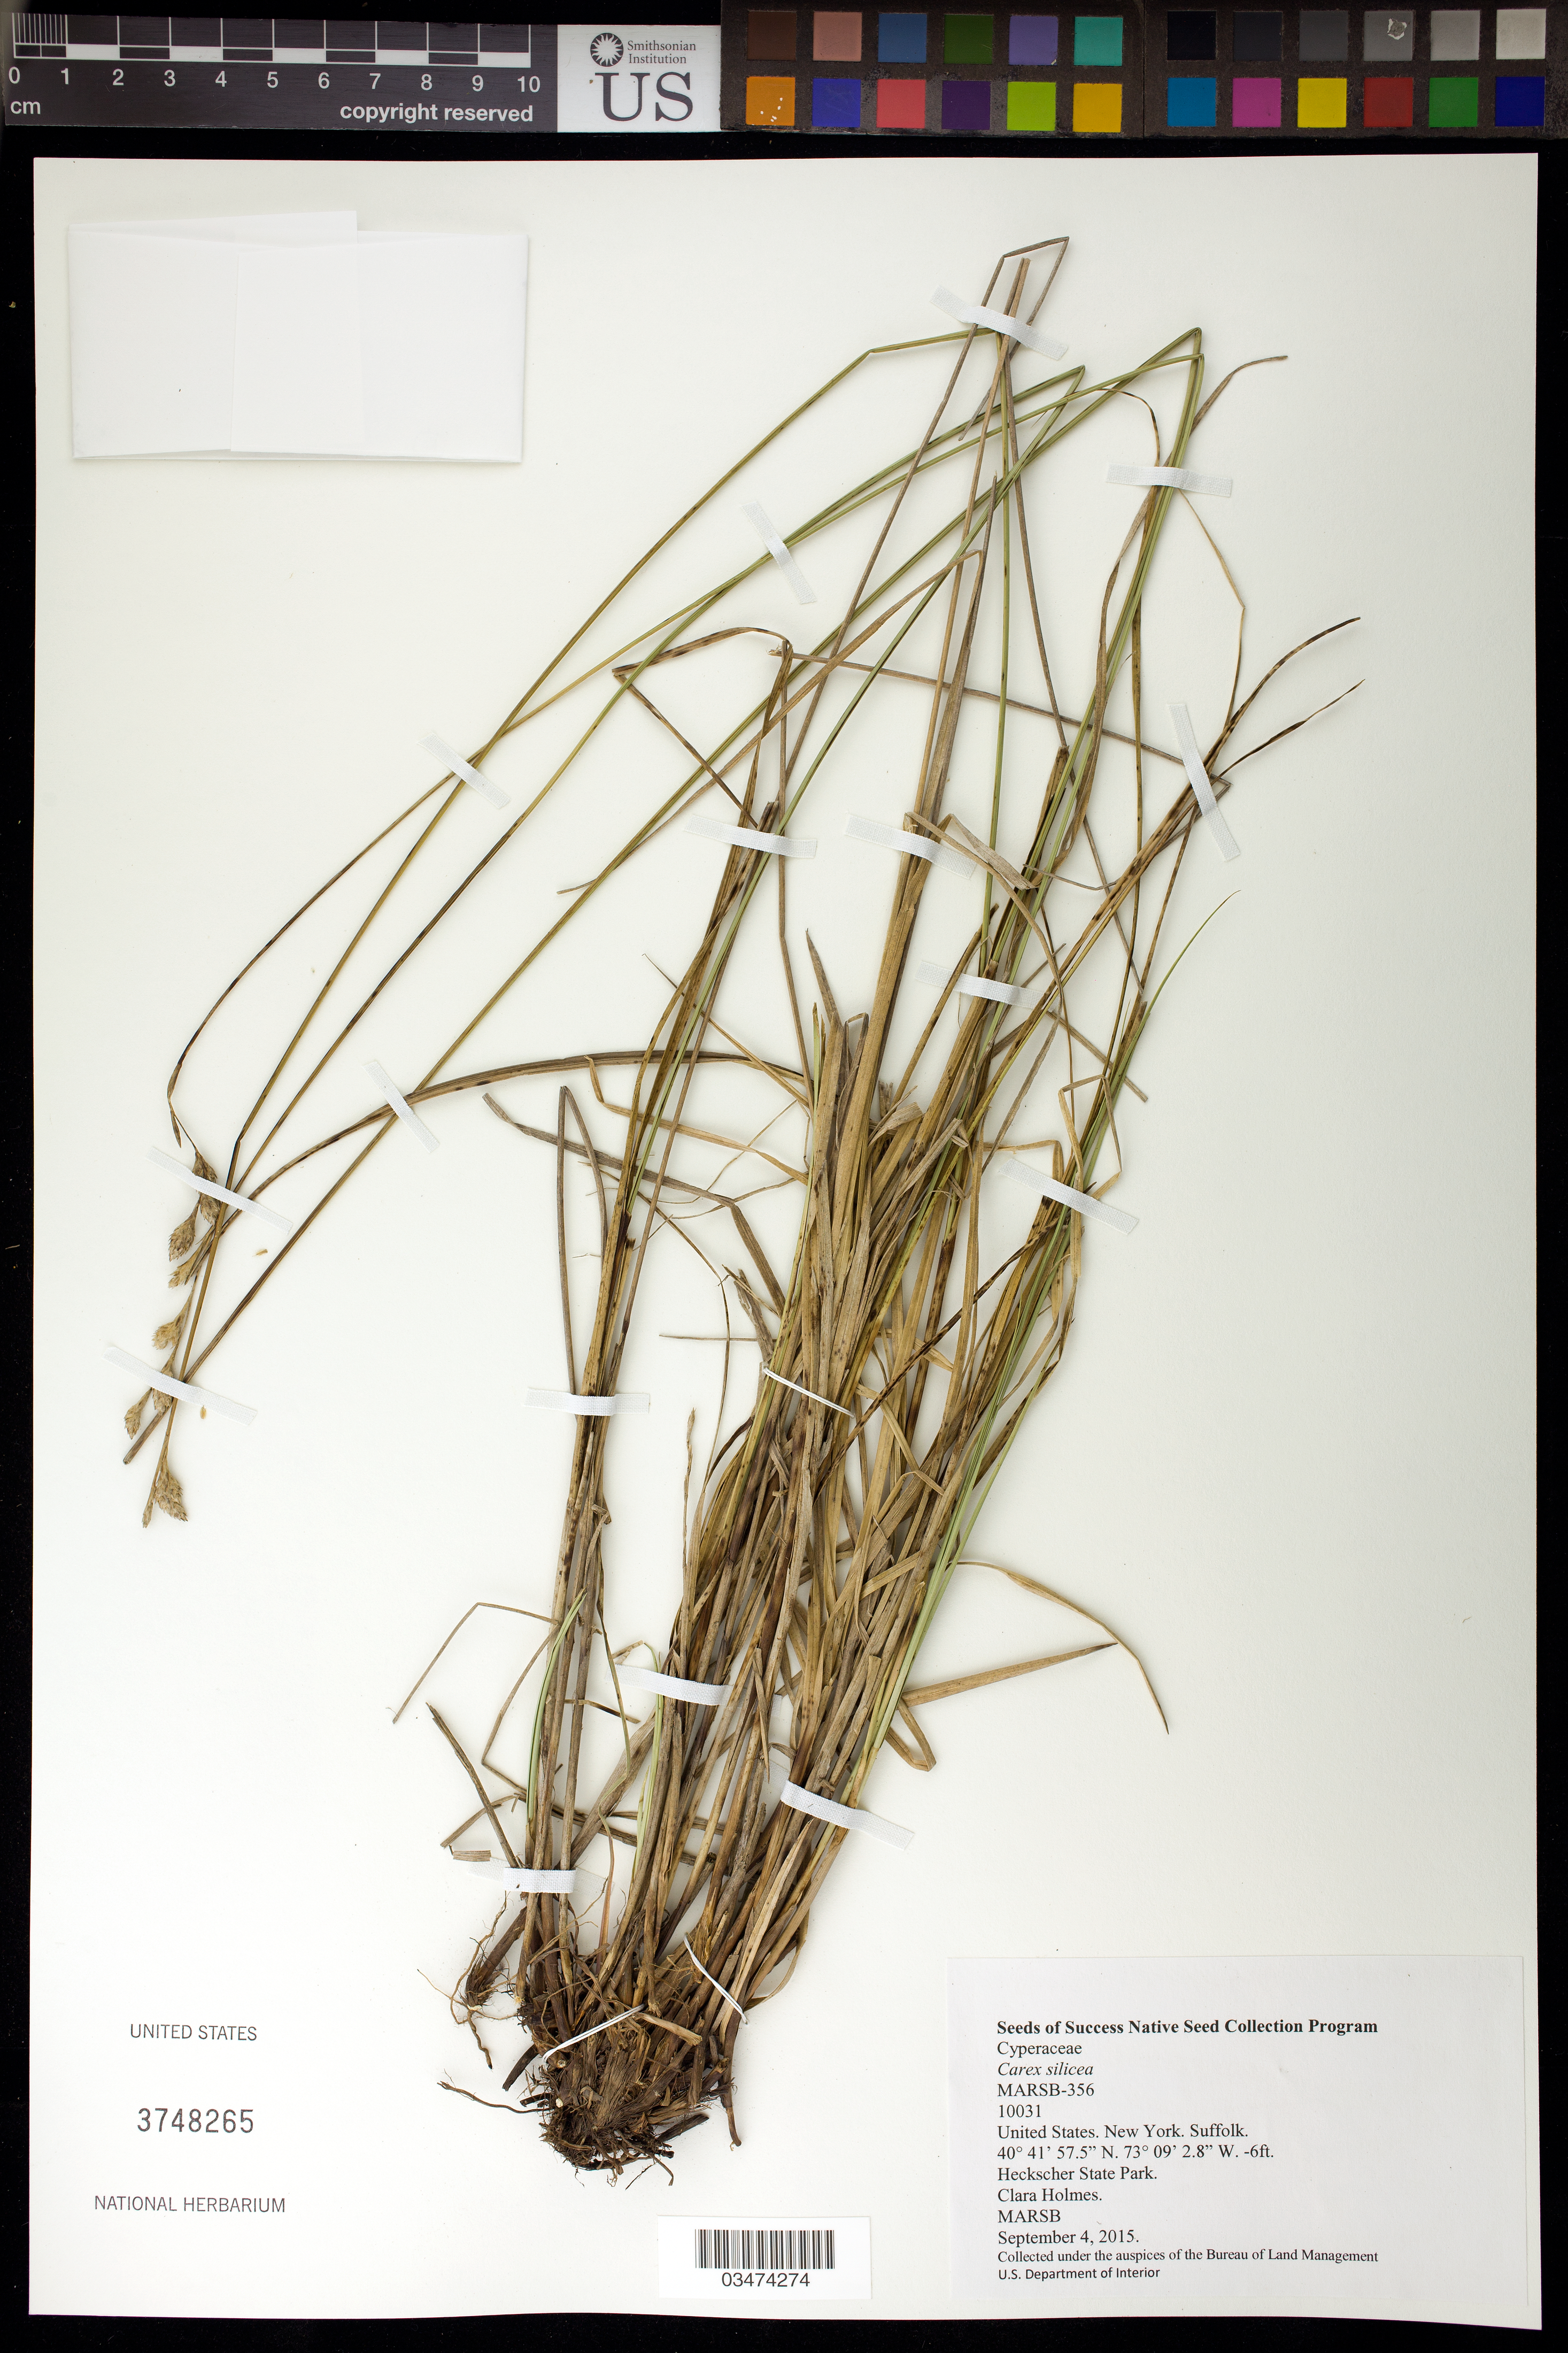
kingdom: Plantae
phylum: Tracheophyta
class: Liliopsida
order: Poales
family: Cyperaceae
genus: Carex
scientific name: Carex silicea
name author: Olney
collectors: C. Holmes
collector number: MARSB-356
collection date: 2015-09-04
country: United States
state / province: New York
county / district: Suffolk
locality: Heckscher State Park, East end of fitness trail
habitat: North Atlantic Coastal Shrub and Grass Dune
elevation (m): -2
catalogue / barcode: US 3748265